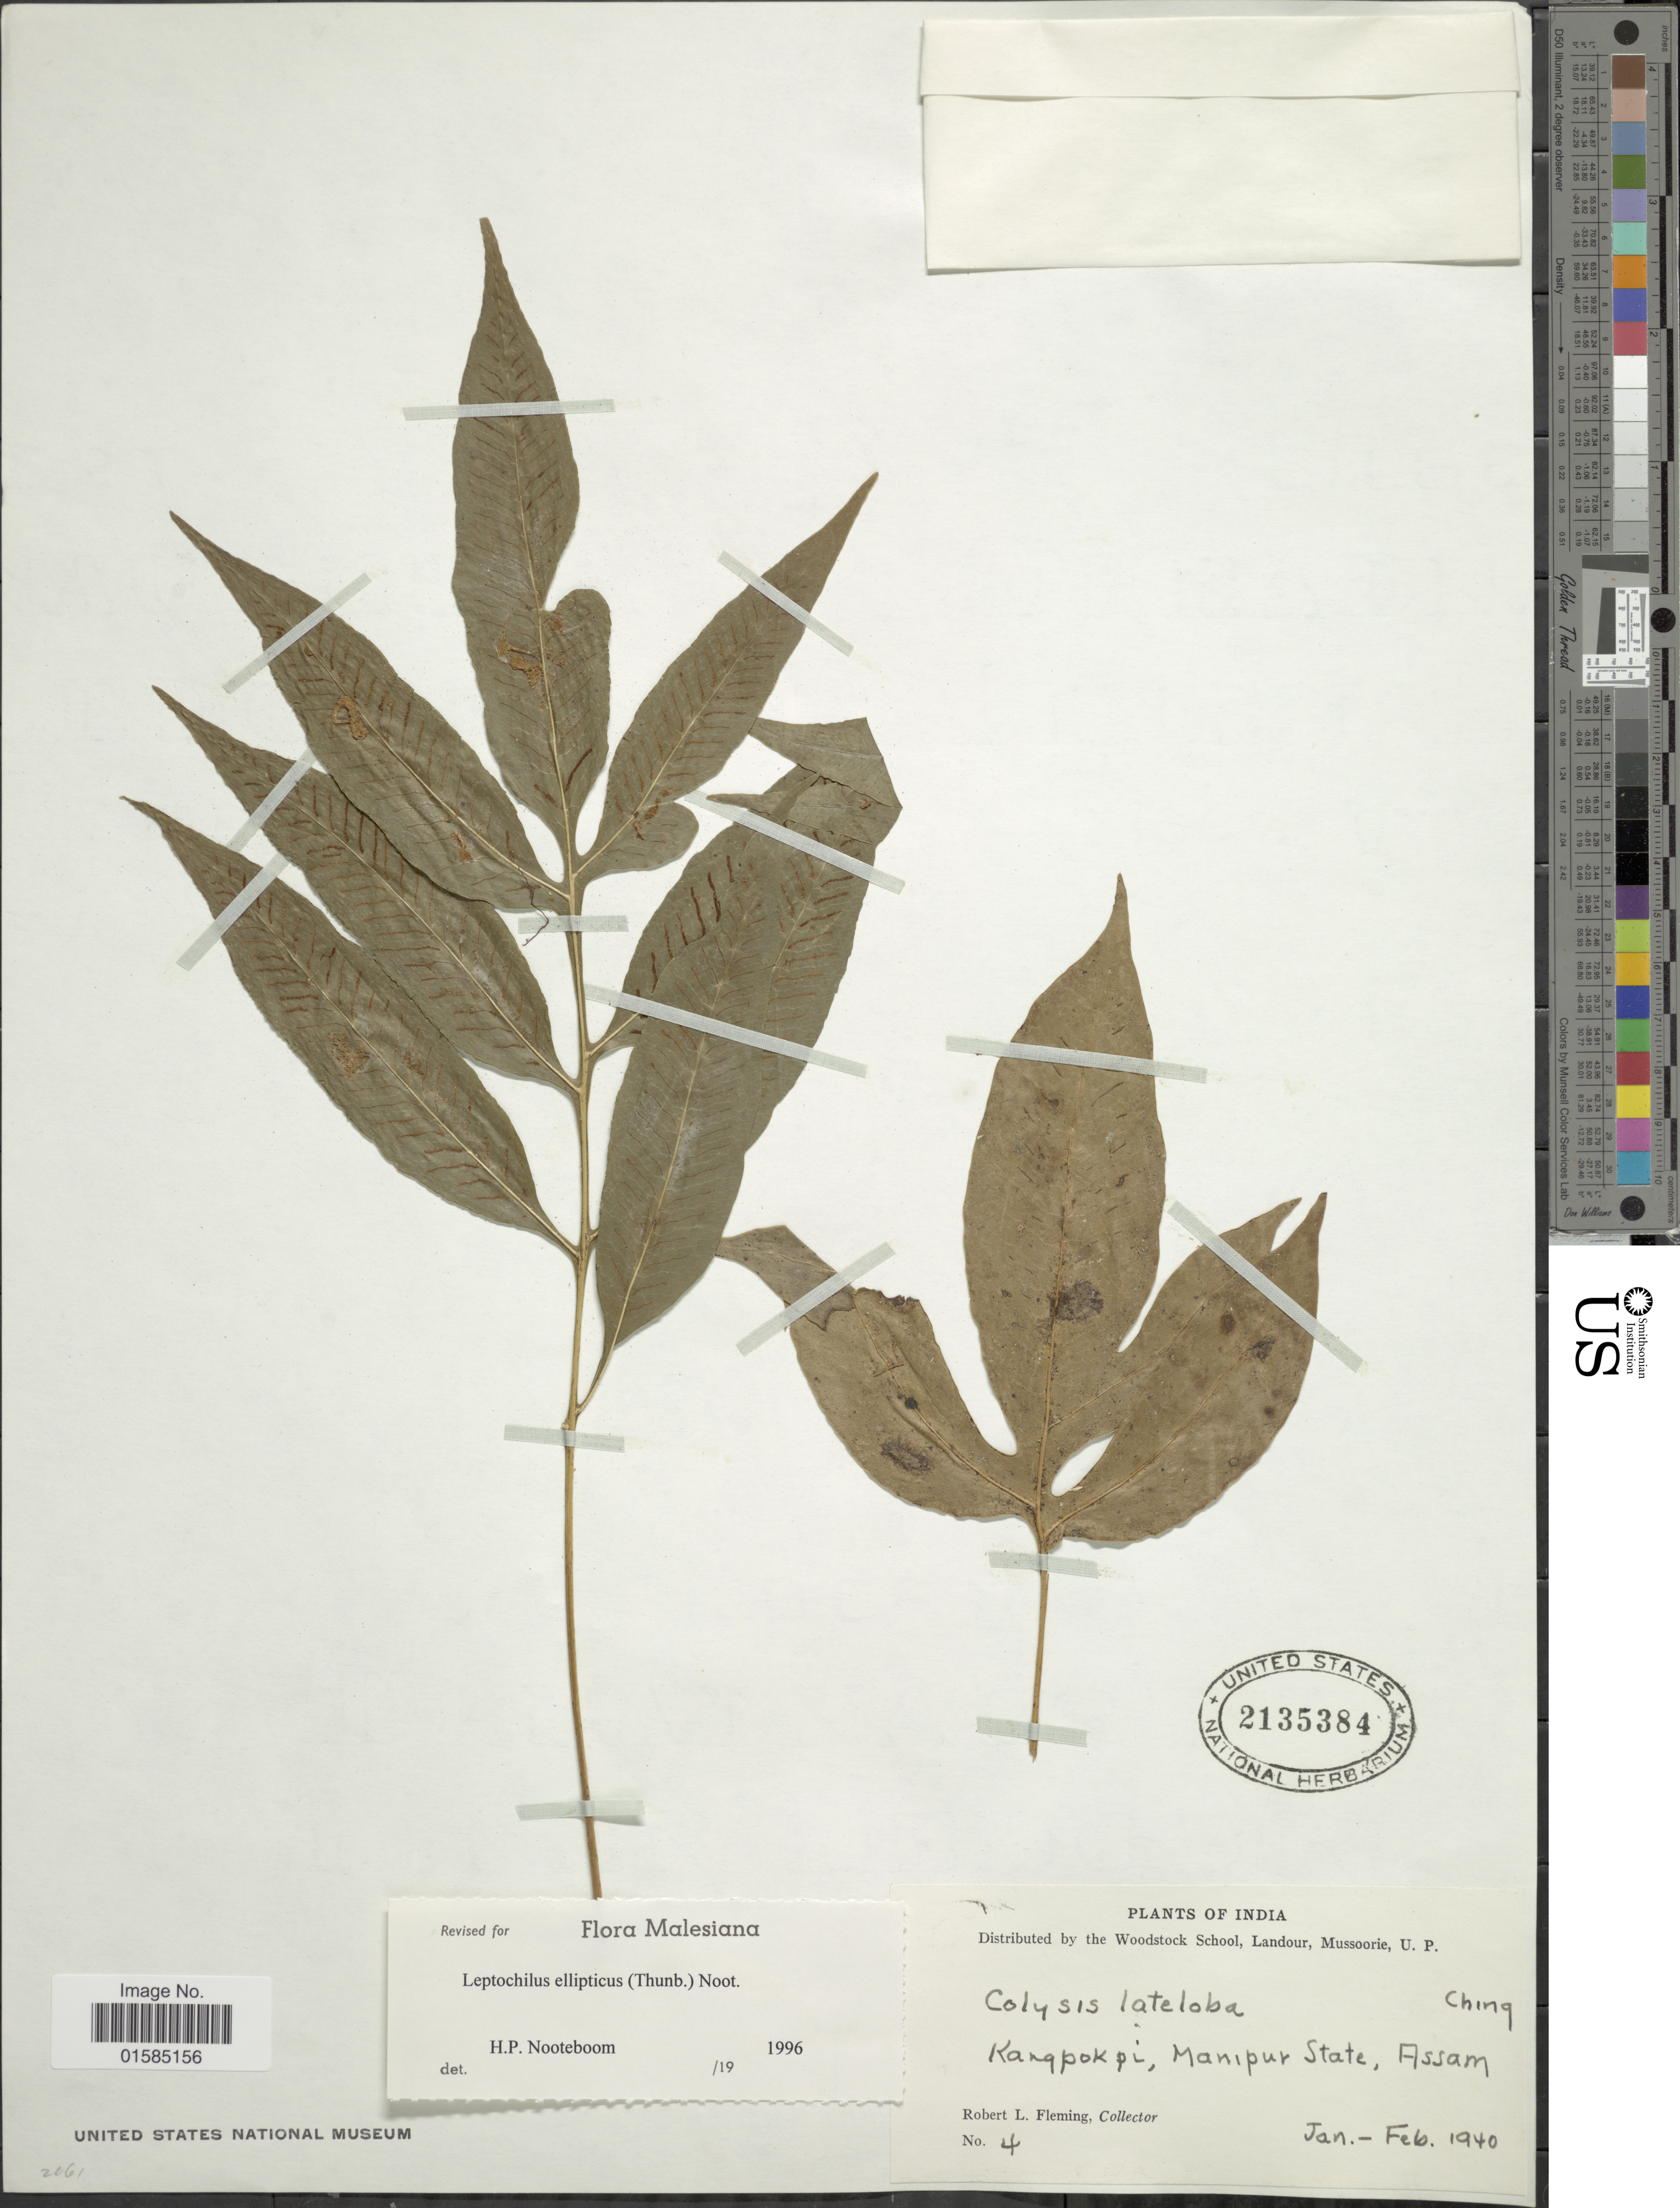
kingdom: Plantae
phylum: Tracheophyta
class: Polypodiopsida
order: Polypodiales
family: Polypodiaceae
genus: Leptochilus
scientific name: Leptochilus ellipticus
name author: (Thunb.) Noot.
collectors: R. Fleming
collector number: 4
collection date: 1940-01/1940-02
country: India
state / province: Manipur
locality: India, Kangpokpi, Manipur State, Assam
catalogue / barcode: US 2135384